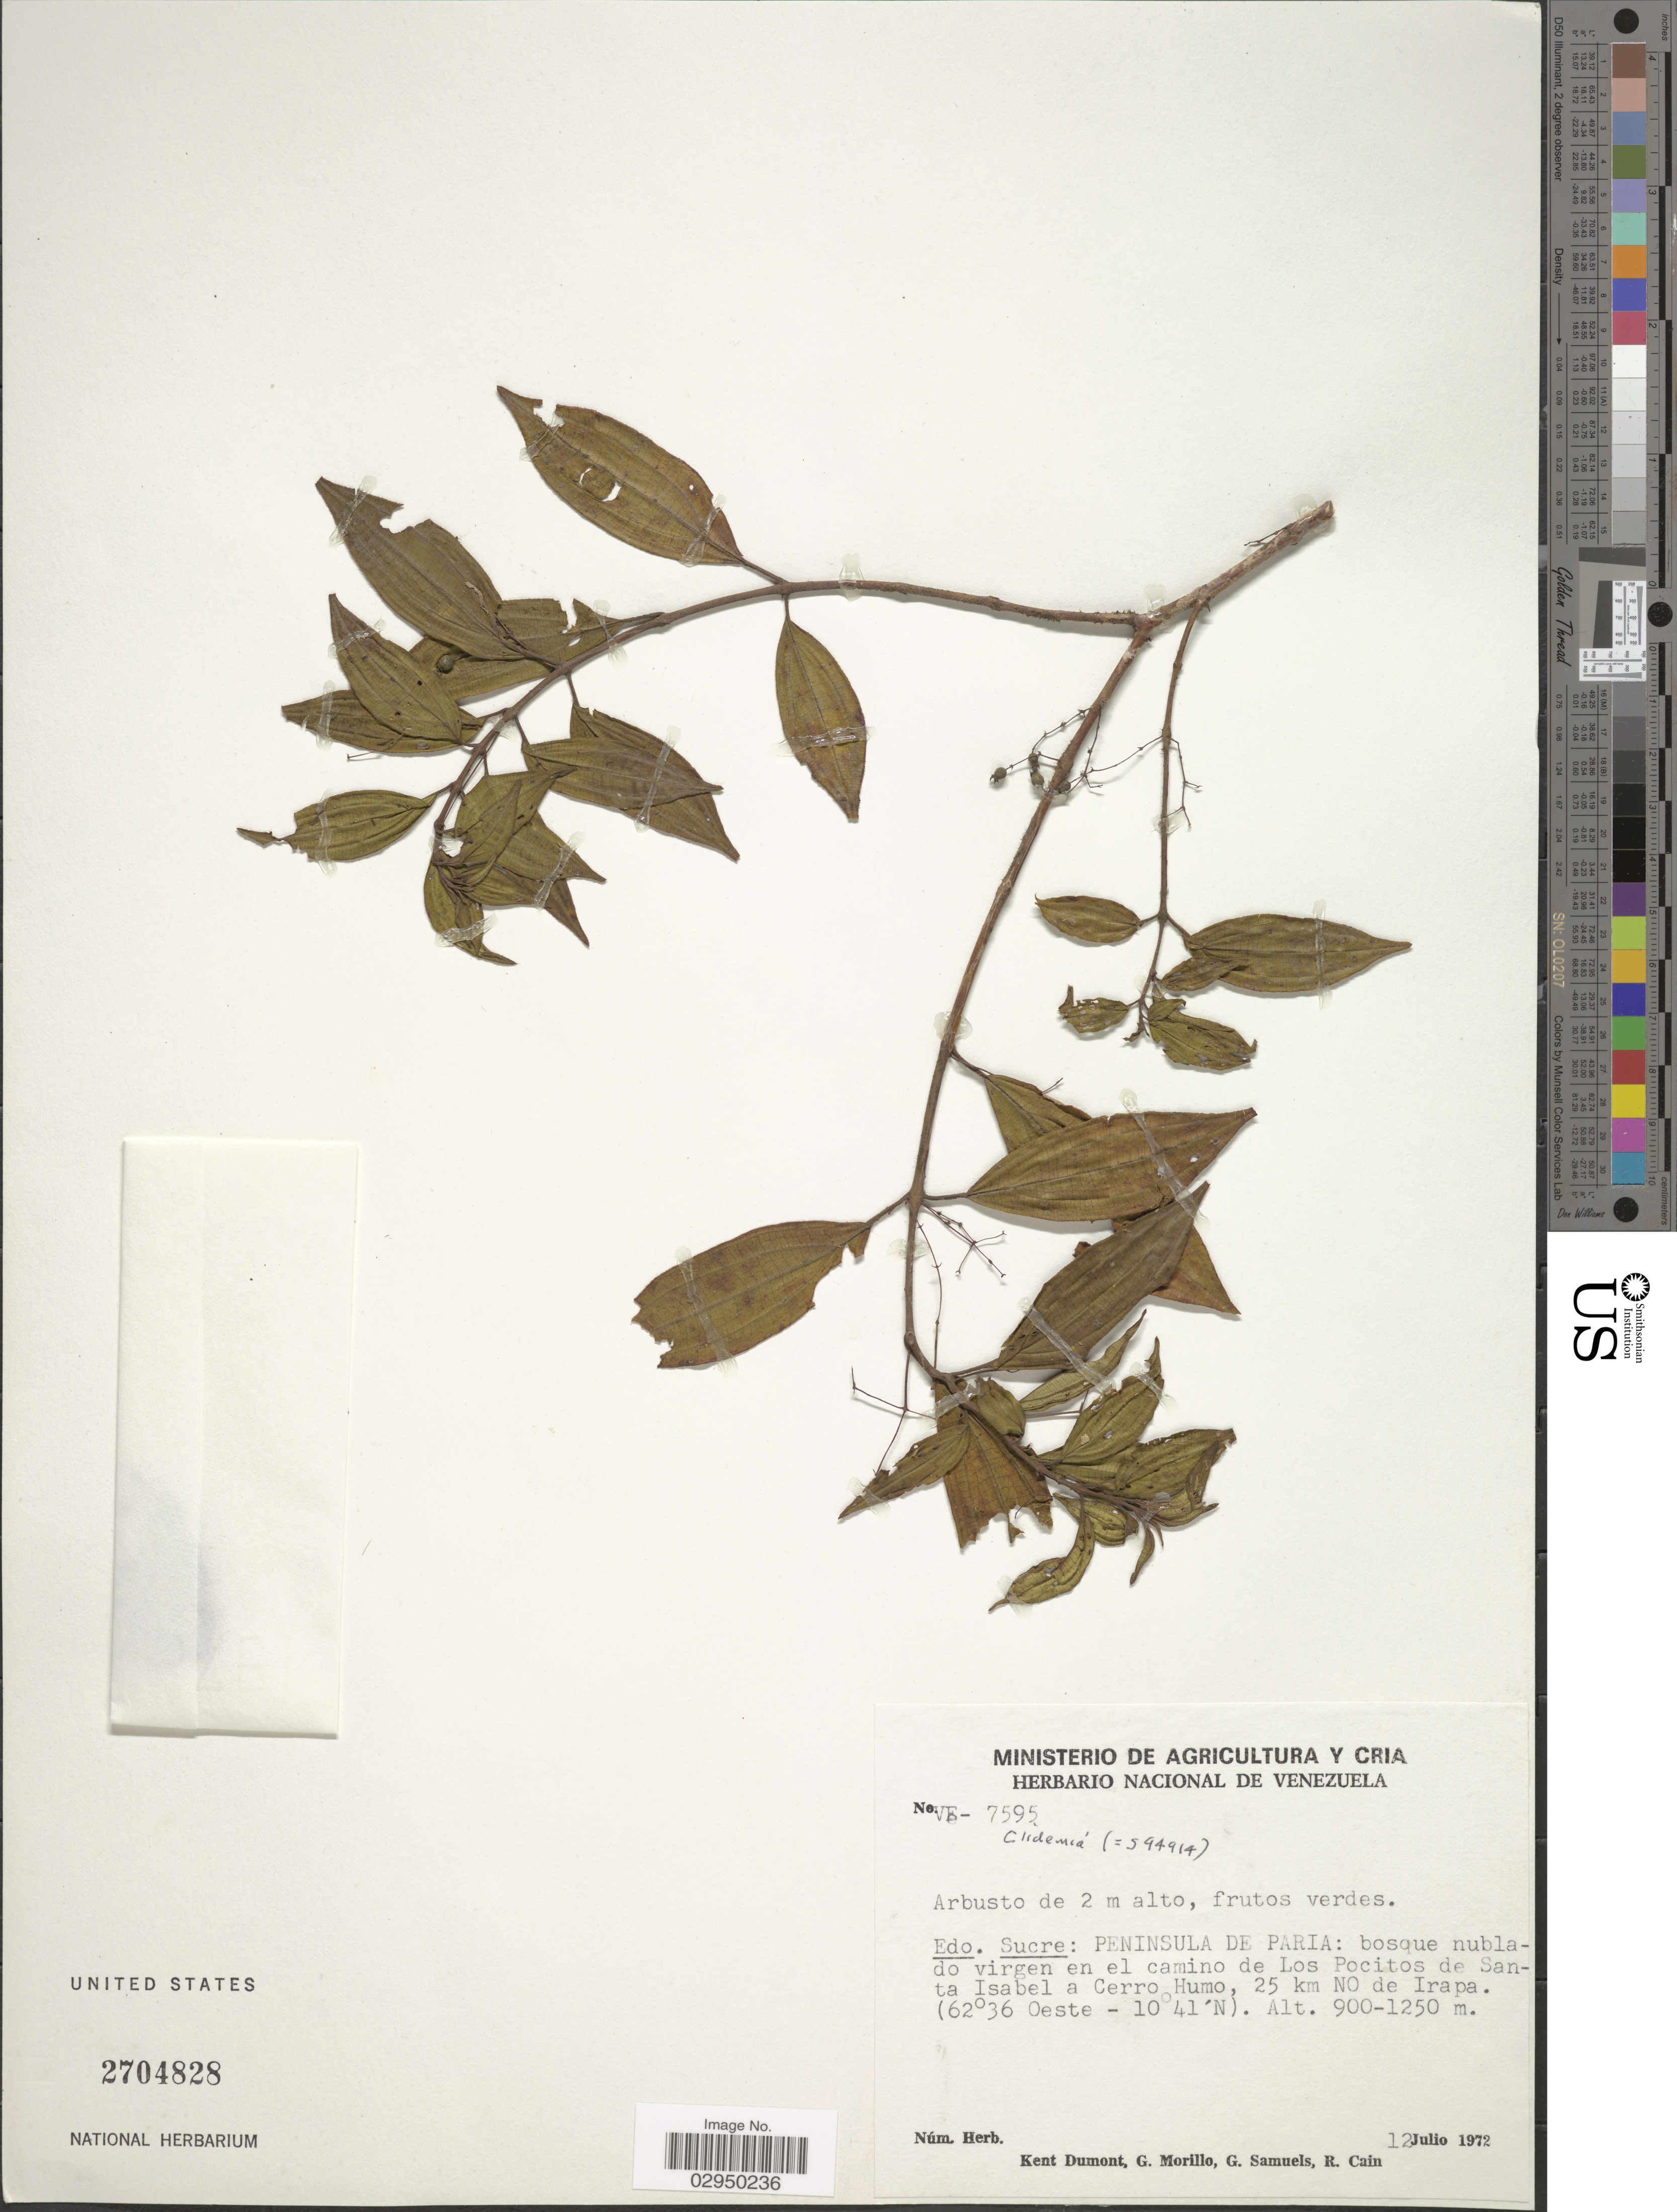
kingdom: Plantae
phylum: Tracheophyta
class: Magnoliopsida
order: Myrtales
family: Melastomataceae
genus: Clidemia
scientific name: Clidemia sp.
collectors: K. P. Dumont, G. Morillo, G. Samuels & R. Cain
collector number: VE-7595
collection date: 1972-07-12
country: Venezuela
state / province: Sucre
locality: Peninsula de Paria: bosque nublada virgen en el camino de Los Pocitos de Santa Isabel a Cerro Humo, 25 km NO de Irapa.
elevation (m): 900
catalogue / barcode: US 2704828